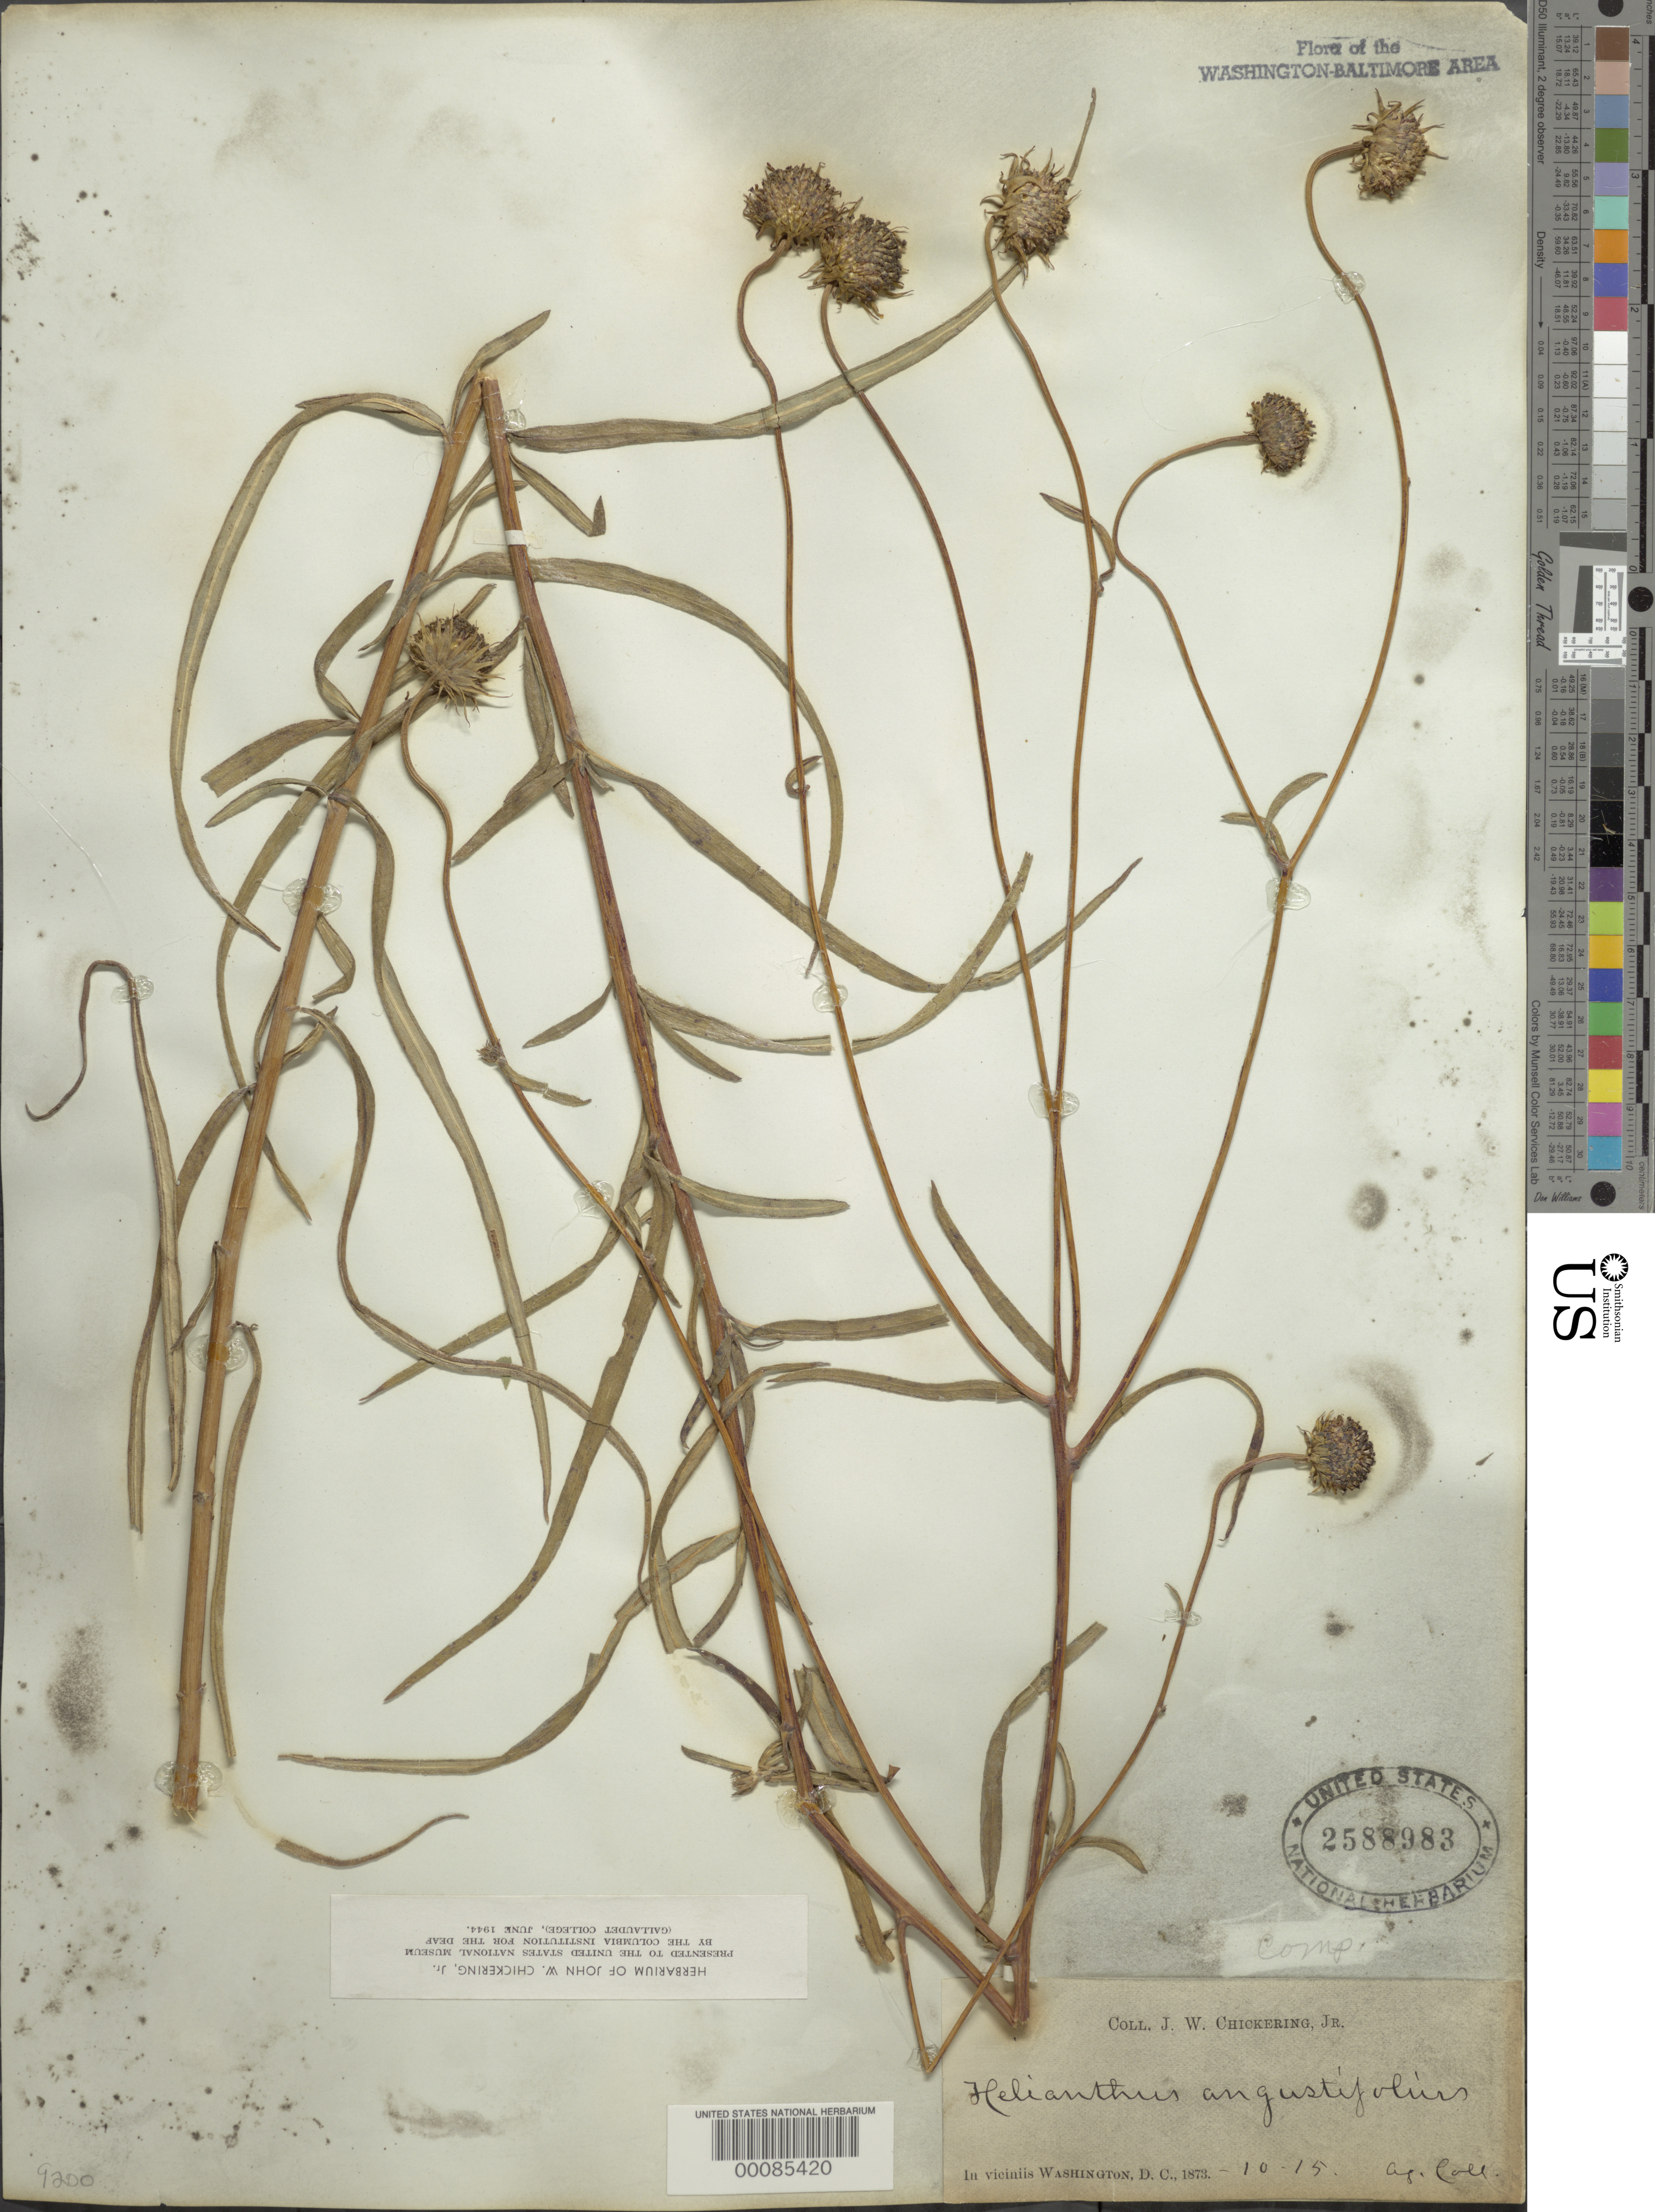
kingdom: Plantae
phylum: Tracheophyta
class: Magnoliopsida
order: Asterales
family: Asteraceae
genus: Helianthus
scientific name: Helianthus angustifolius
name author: L.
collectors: J. Chickering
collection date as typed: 15 Oct 1873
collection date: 1873-10-15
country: United States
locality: Agricultural College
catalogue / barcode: US 2588983